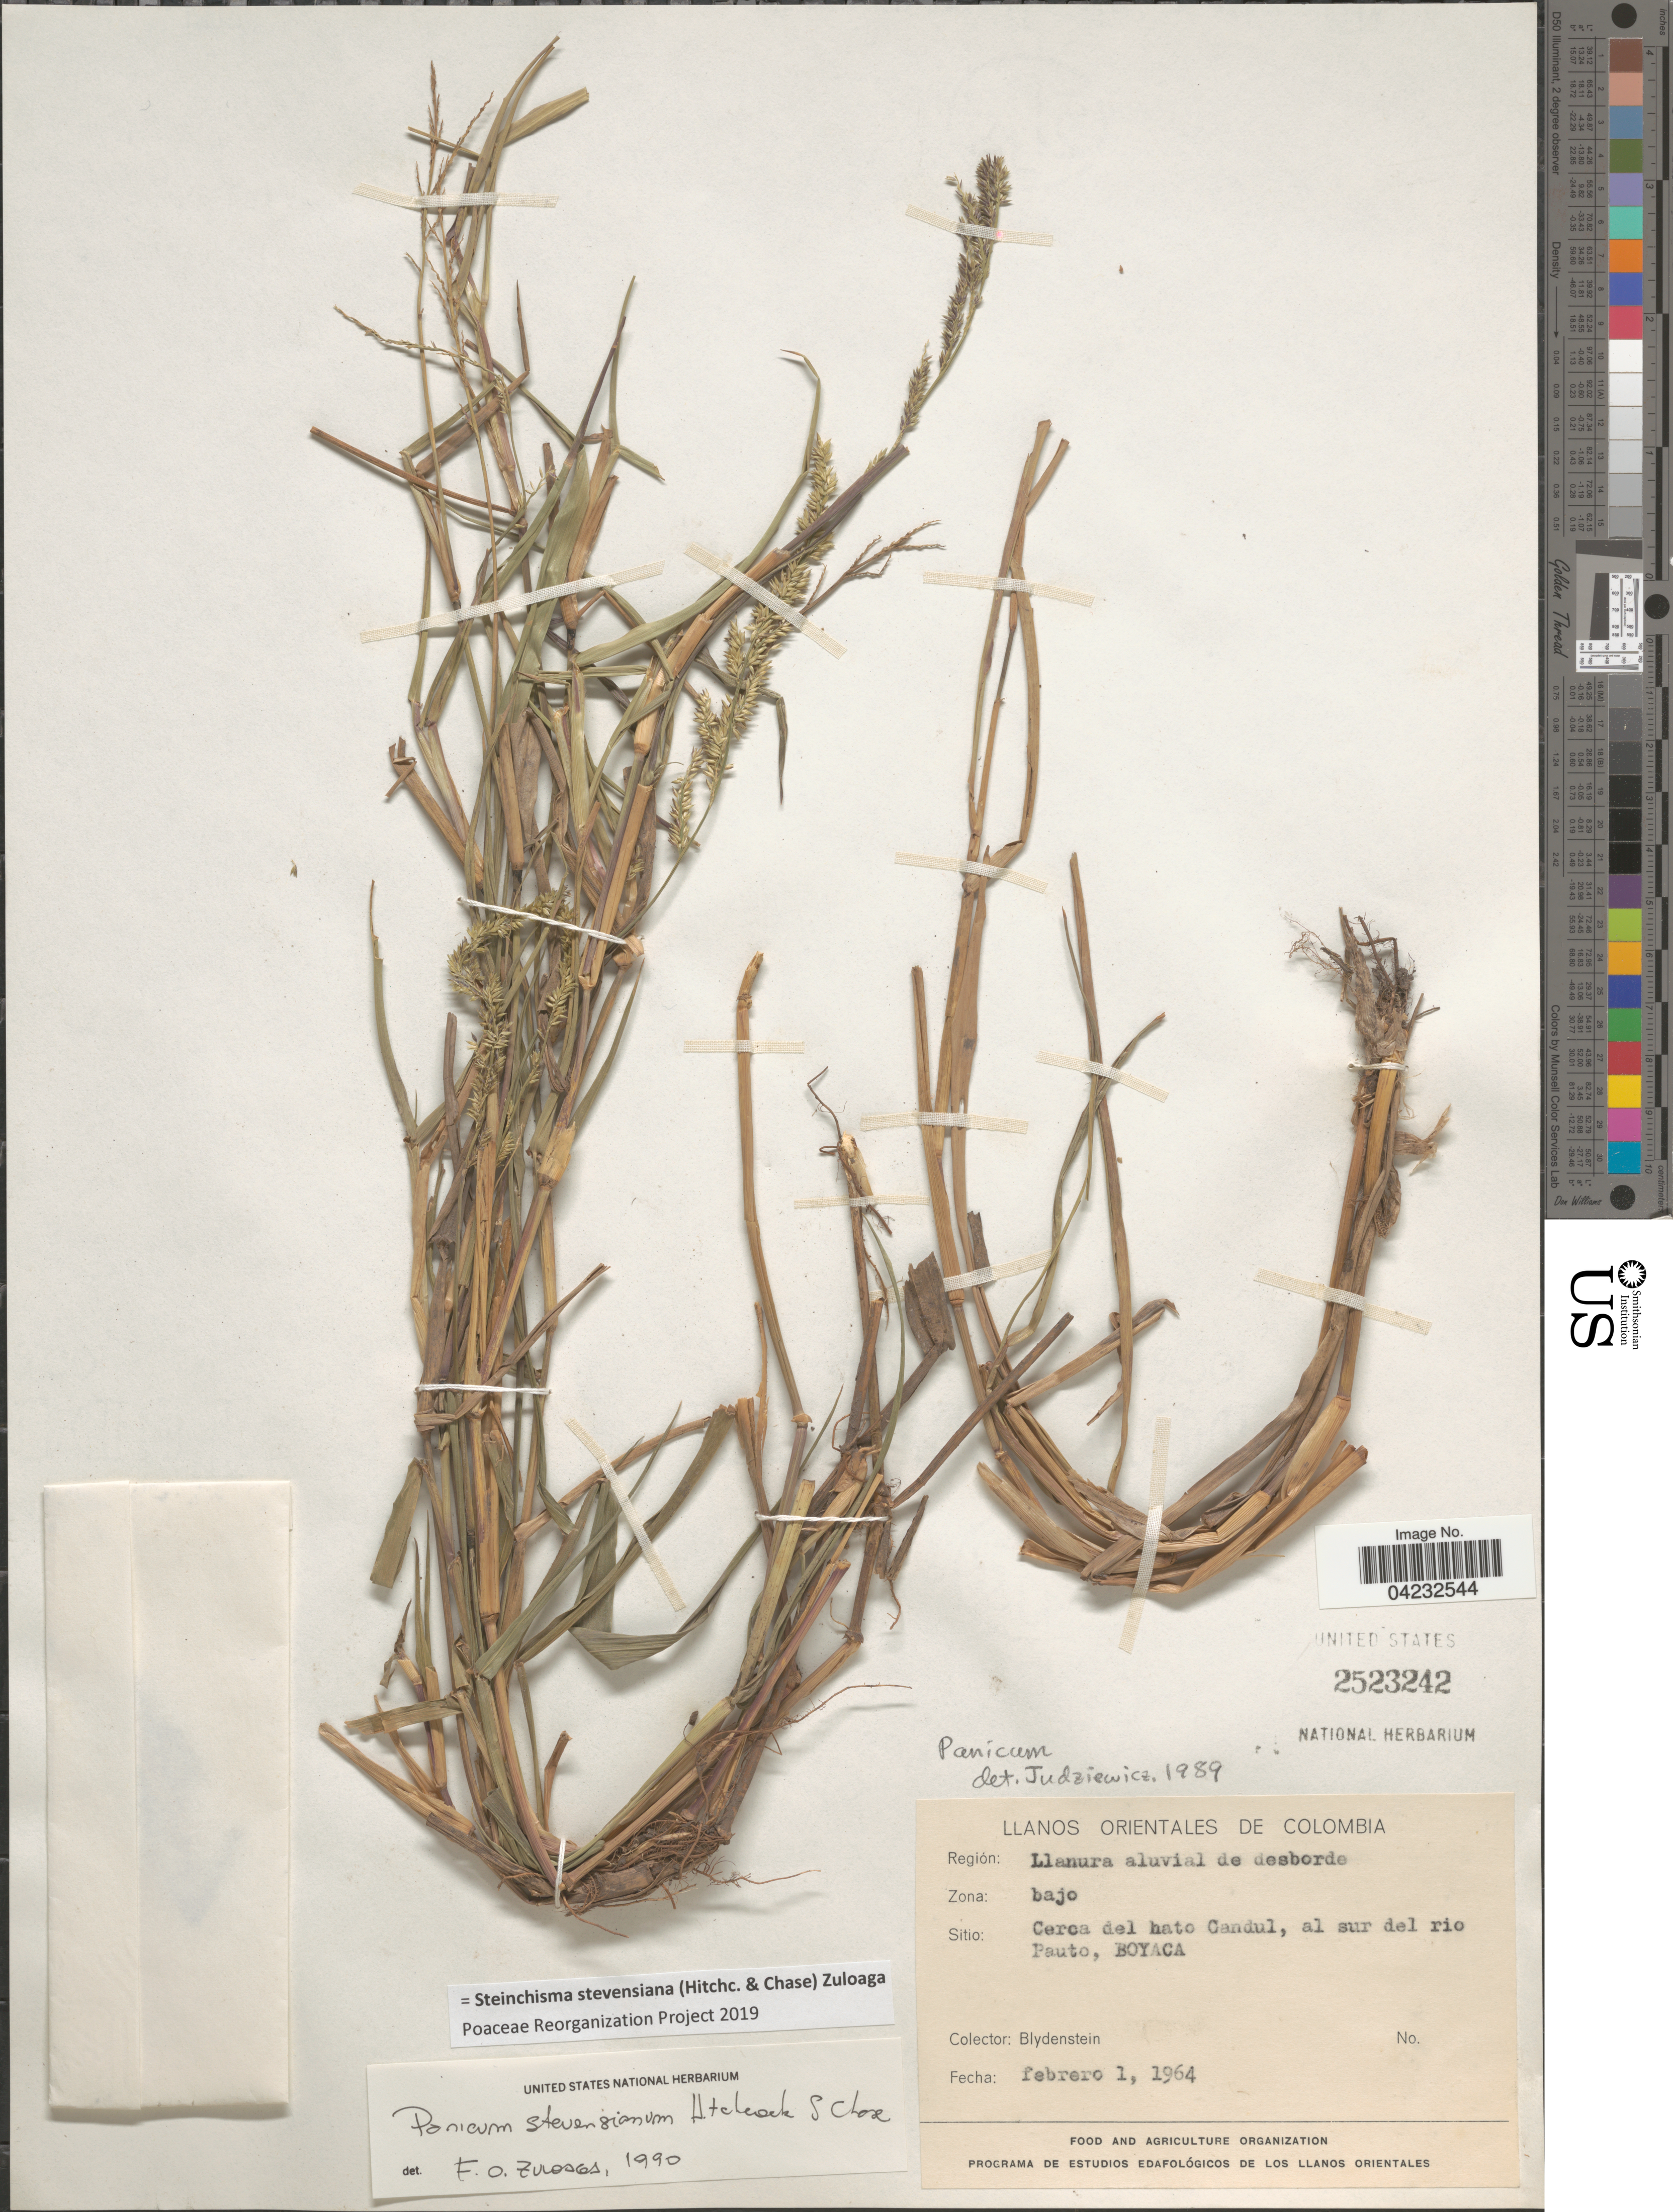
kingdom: Plantae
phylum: Tracheophyta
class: Liliopsida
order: Poales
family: Poaceae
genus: Steinchisma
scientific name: Steinchisma stevensiana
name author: (Hitchc. & Chase) Zuloaga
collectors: Blydenstein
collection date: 1964-02-01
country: Colombia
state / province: Boyacá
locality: Llanos Orientales de Colombia. Región: Llanura aluvial de desborde. Zona: bajo. Cerca del hato Candul, al sur del rio Pauto.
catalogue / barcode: US 2523242